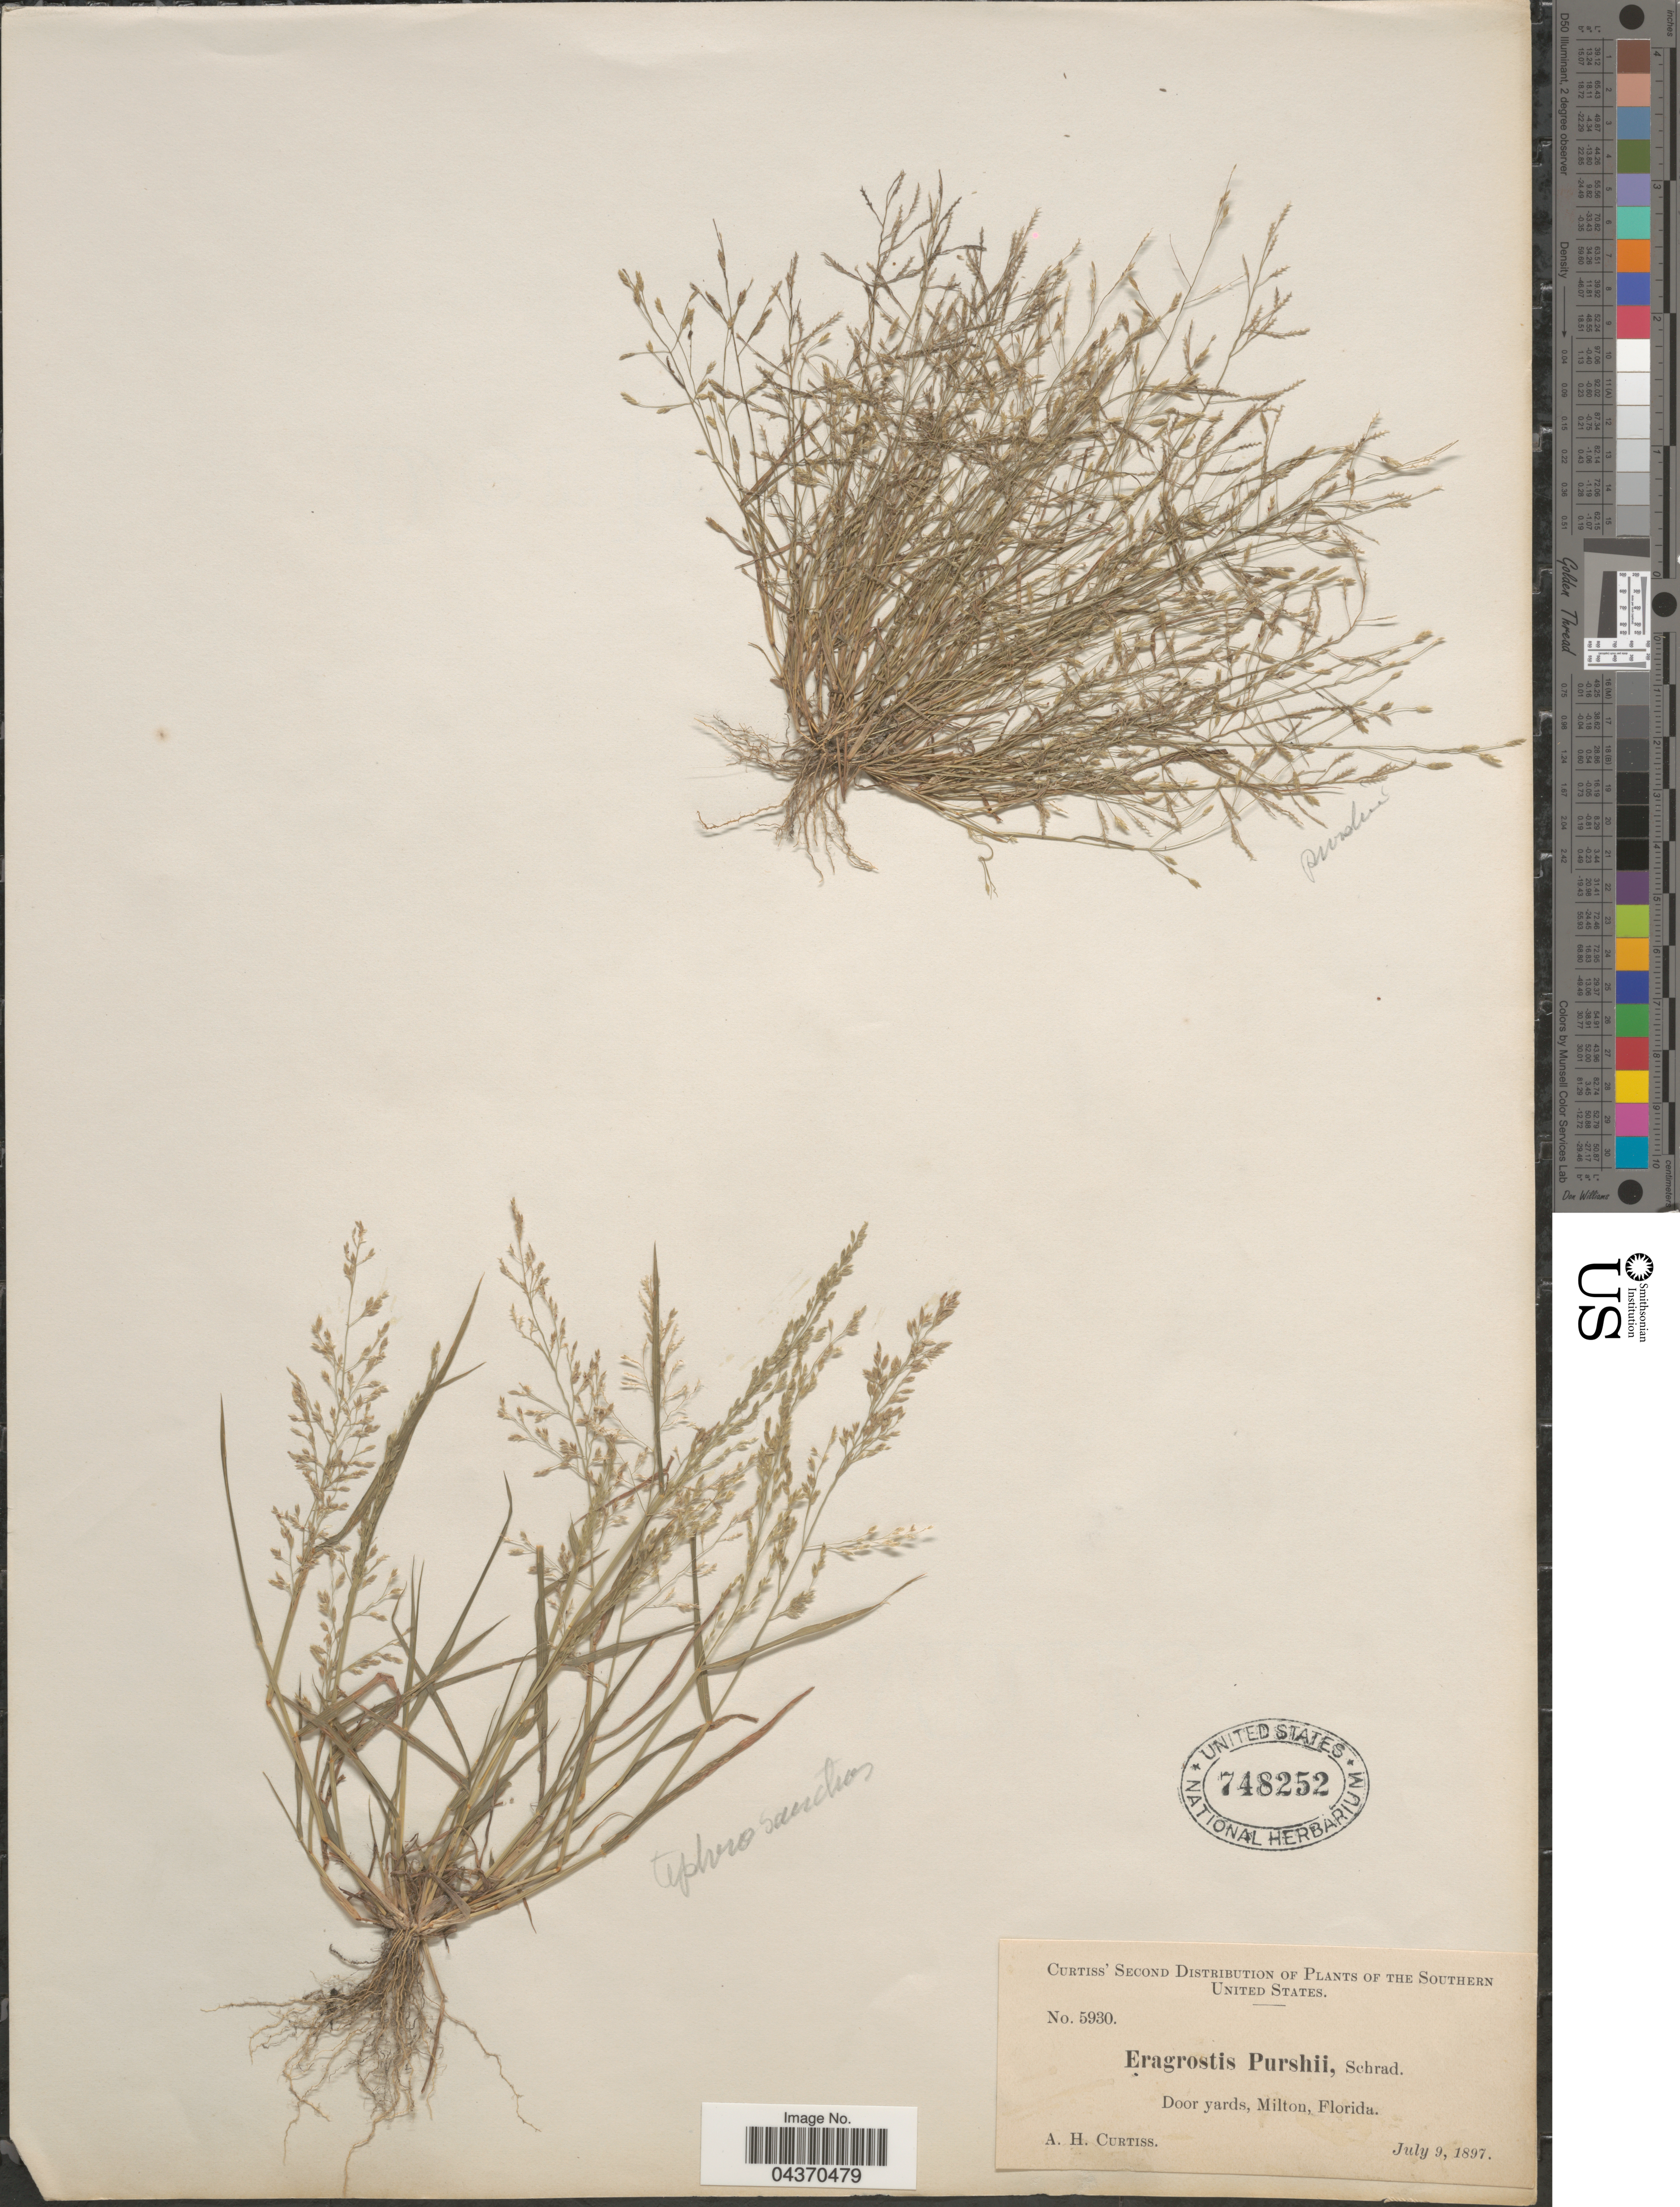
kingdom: Plantae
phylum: Tracheophyta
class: Liliopsida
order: Poales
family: Poaceae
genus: Eragrostis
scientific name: Eragrostis pectinacea var. miserrima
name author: (E. Fourn.) Reeder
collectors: A. H. Curtiss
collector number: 5930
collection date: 1897-07-09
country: United States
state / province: Florida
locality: Southern United States. Door yards, Milton.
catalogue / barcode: US 748252